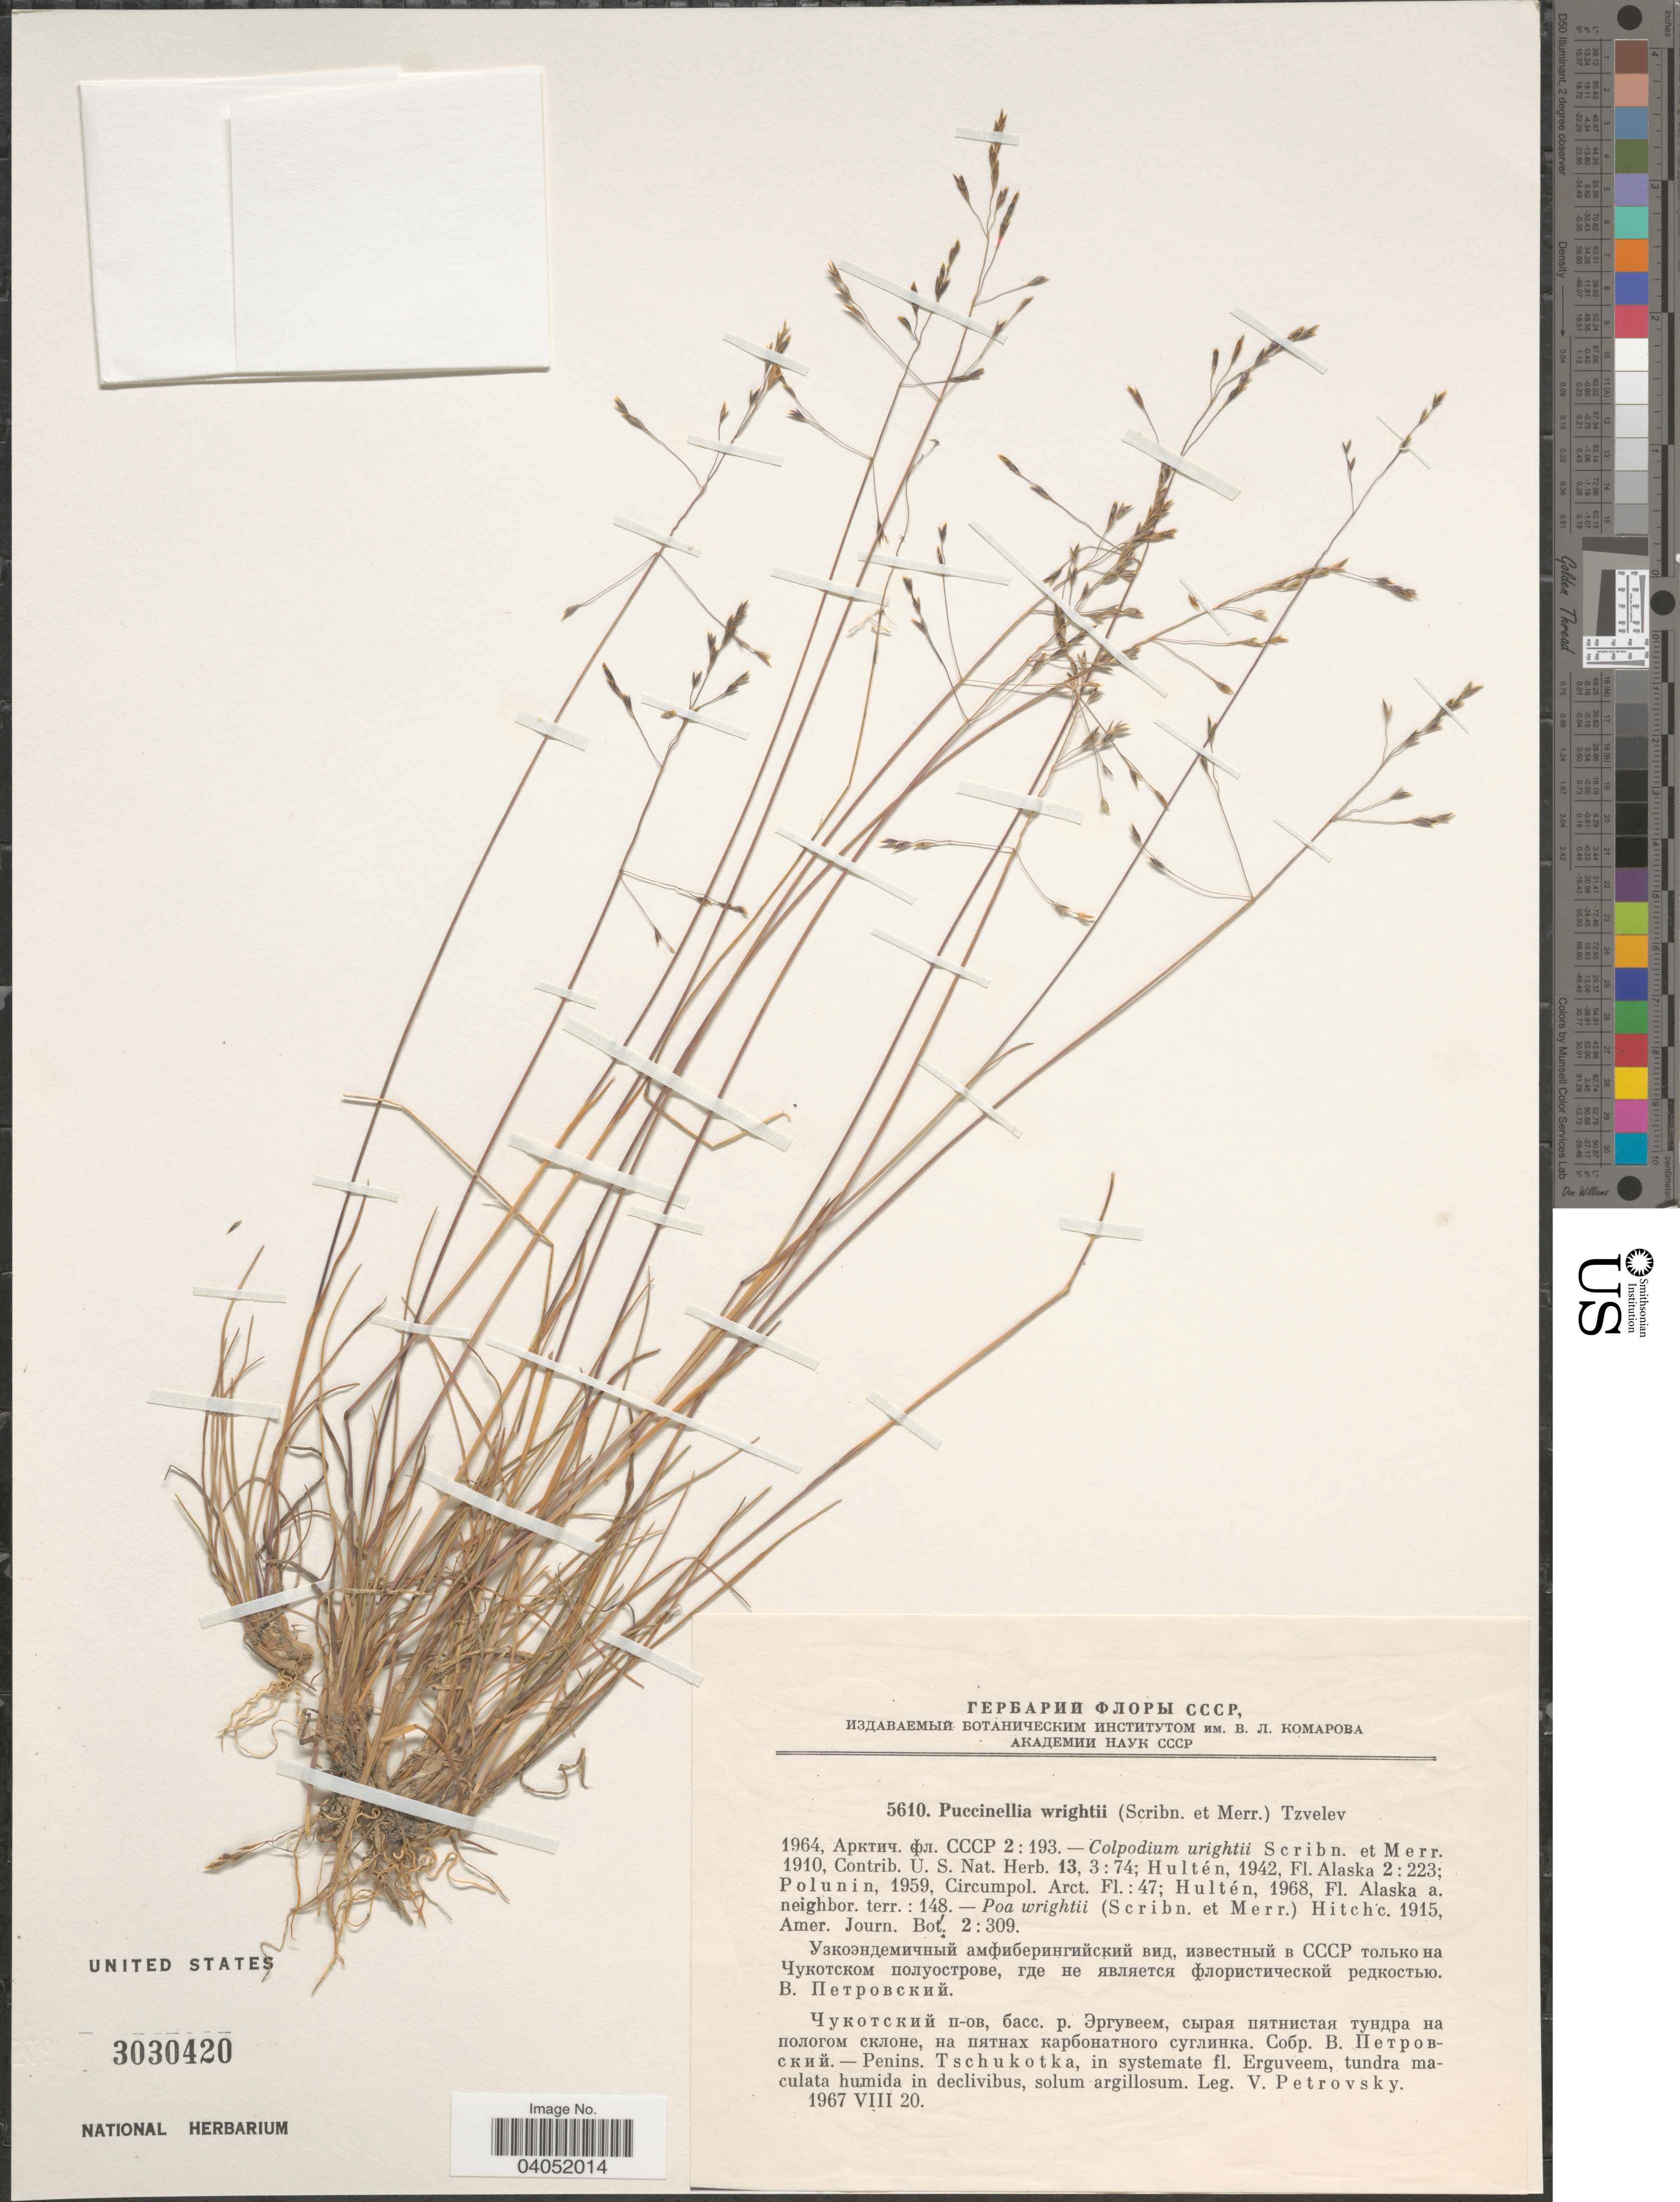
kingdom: Plantae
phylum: Tracheophyta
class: Liliopsida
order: Poales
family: Poaceae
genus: Puccinellia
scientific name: Puccinellia wrightii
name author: (Scribn. & Merr.) Tzvelev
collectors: V. Petrovsky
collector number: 5610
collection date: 1967-07-20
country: Russian Federation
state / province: Chukotka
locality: Penins. Tschukotka, in systemate fl. Erguveem, tundra maculata humida in declivibus, solum argillosum.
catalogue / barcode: US 3030420